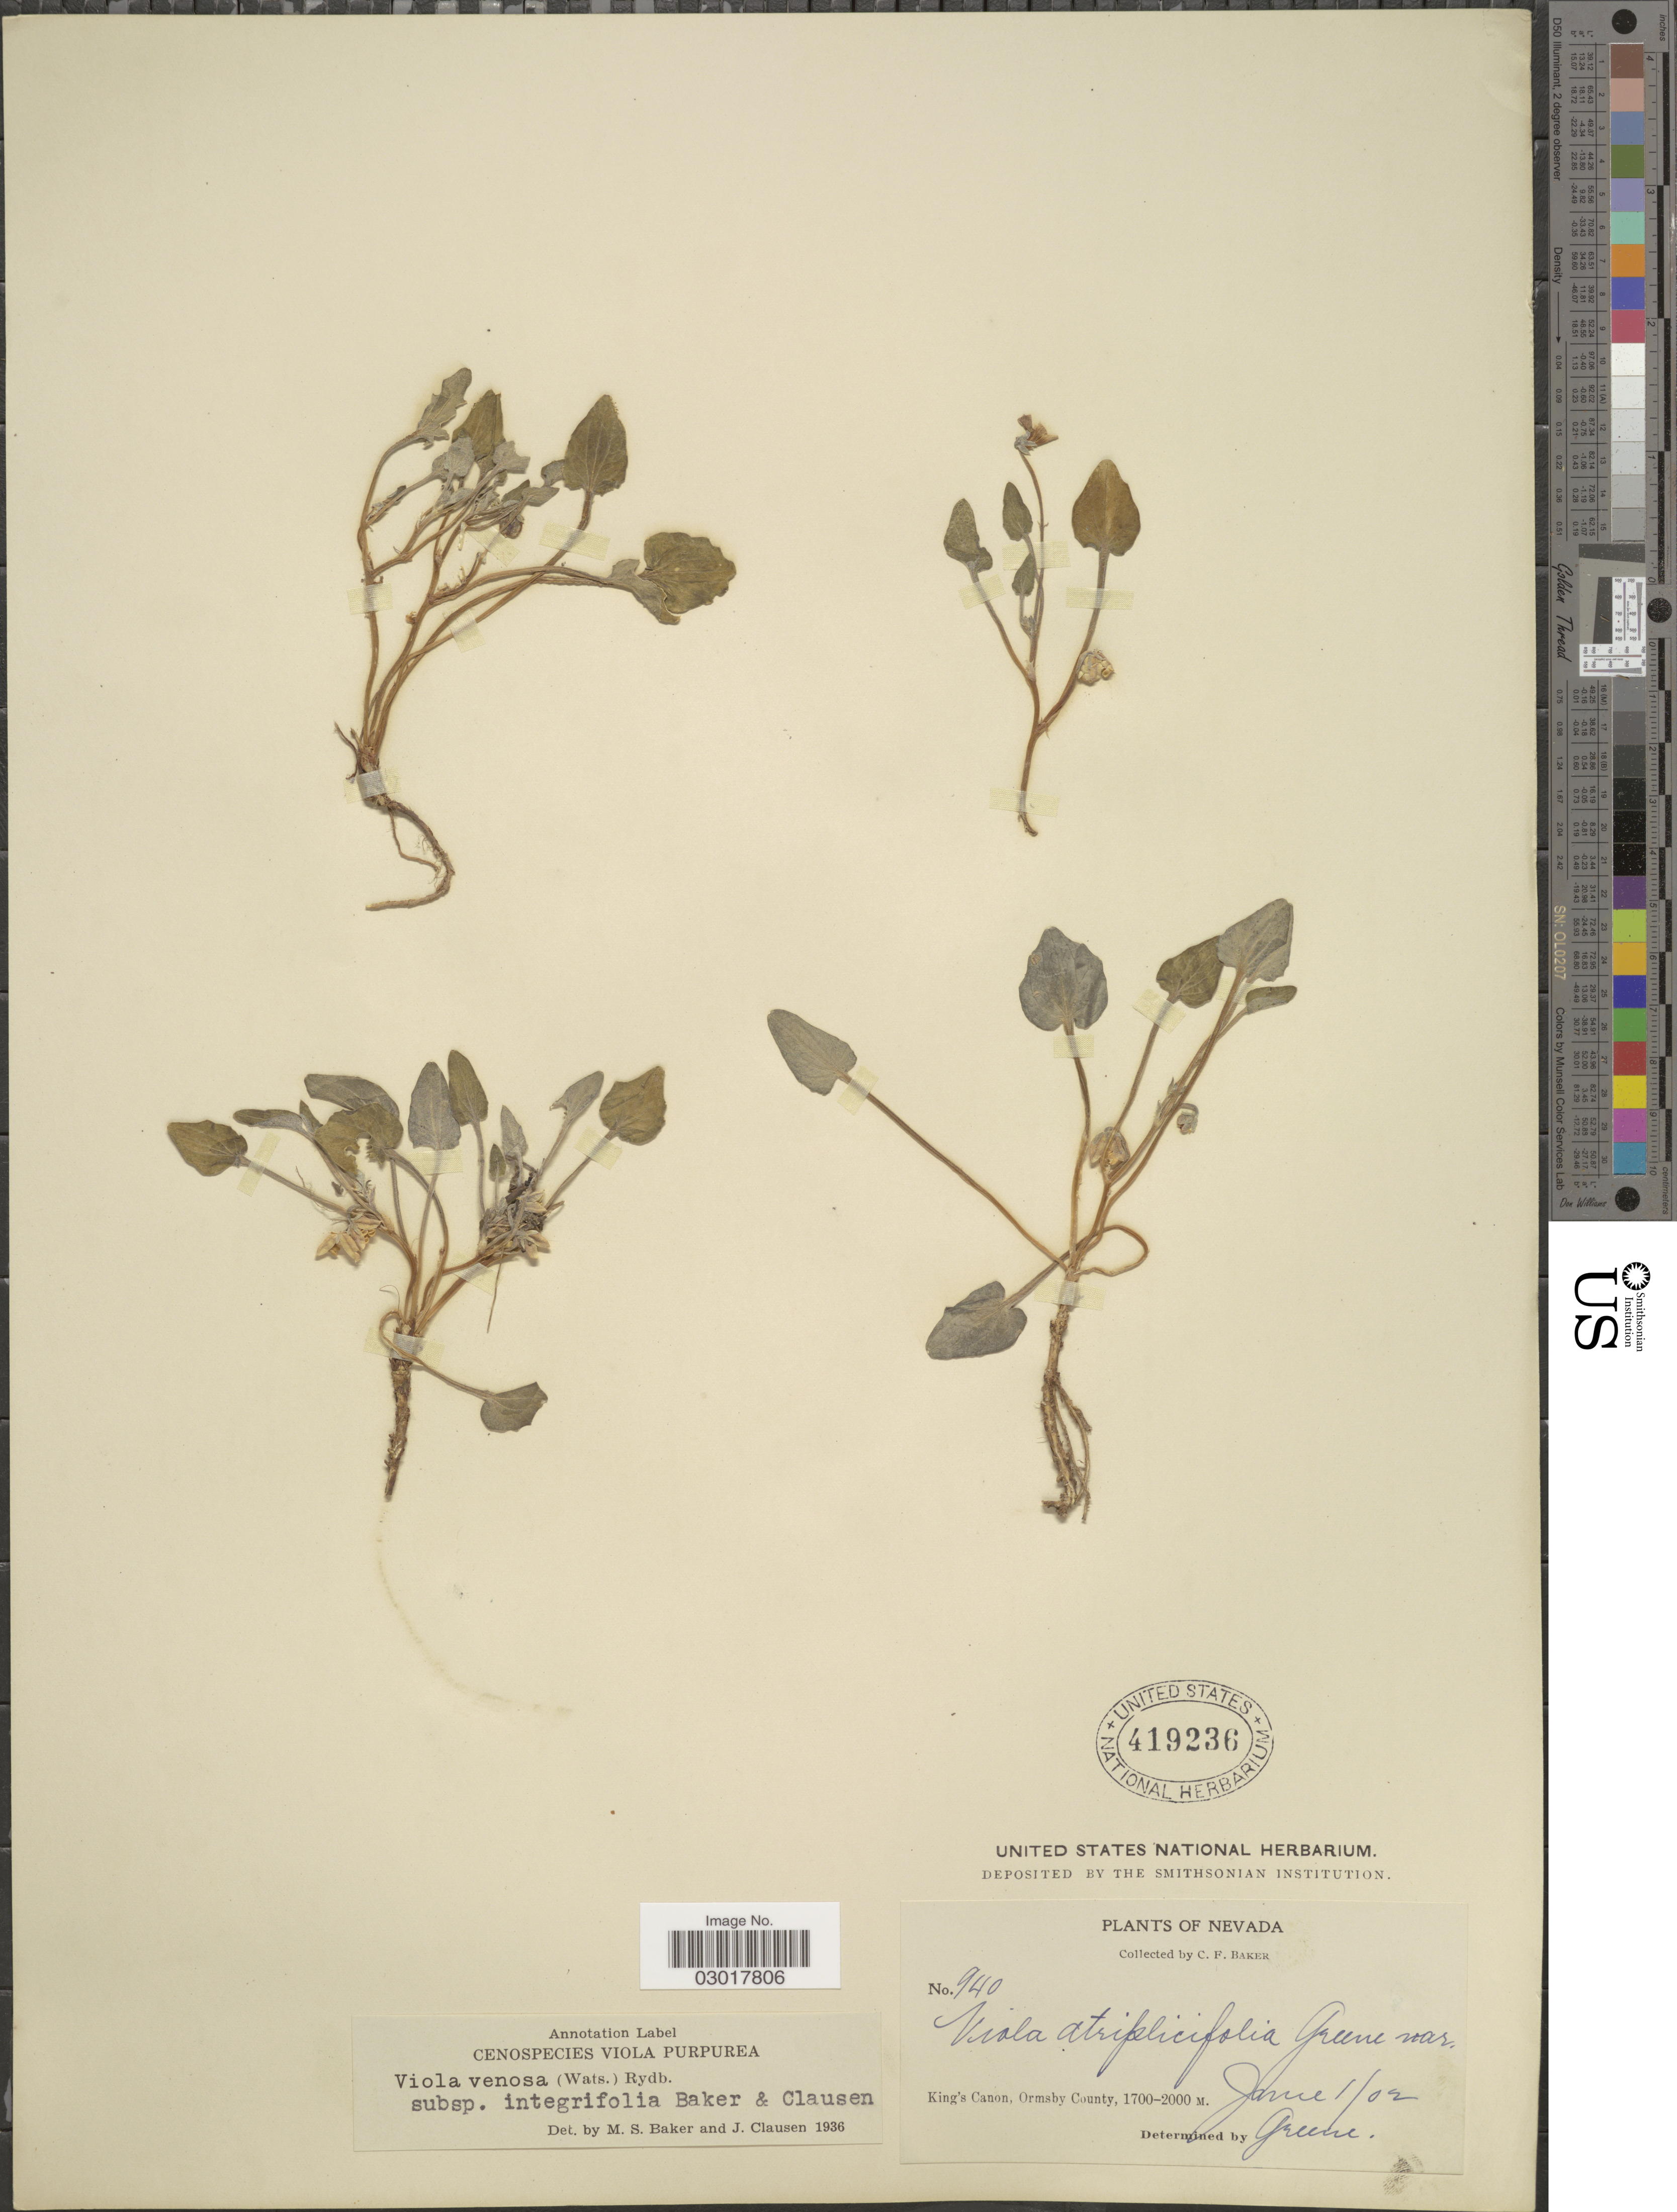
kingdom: Plantae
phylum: Tracheophyta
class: Magnoliopsida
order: Malpighiales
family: Violaceae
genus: Viola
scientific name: Viola venosa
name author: (S. Watson) Rydb.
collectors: C. F. Baker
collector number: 940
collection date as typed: Transcribed d/m/y: 2/6/2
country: United States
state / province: Nevada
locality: King's Canon, Ormsby County.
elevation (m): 1700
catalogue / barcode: US 419236